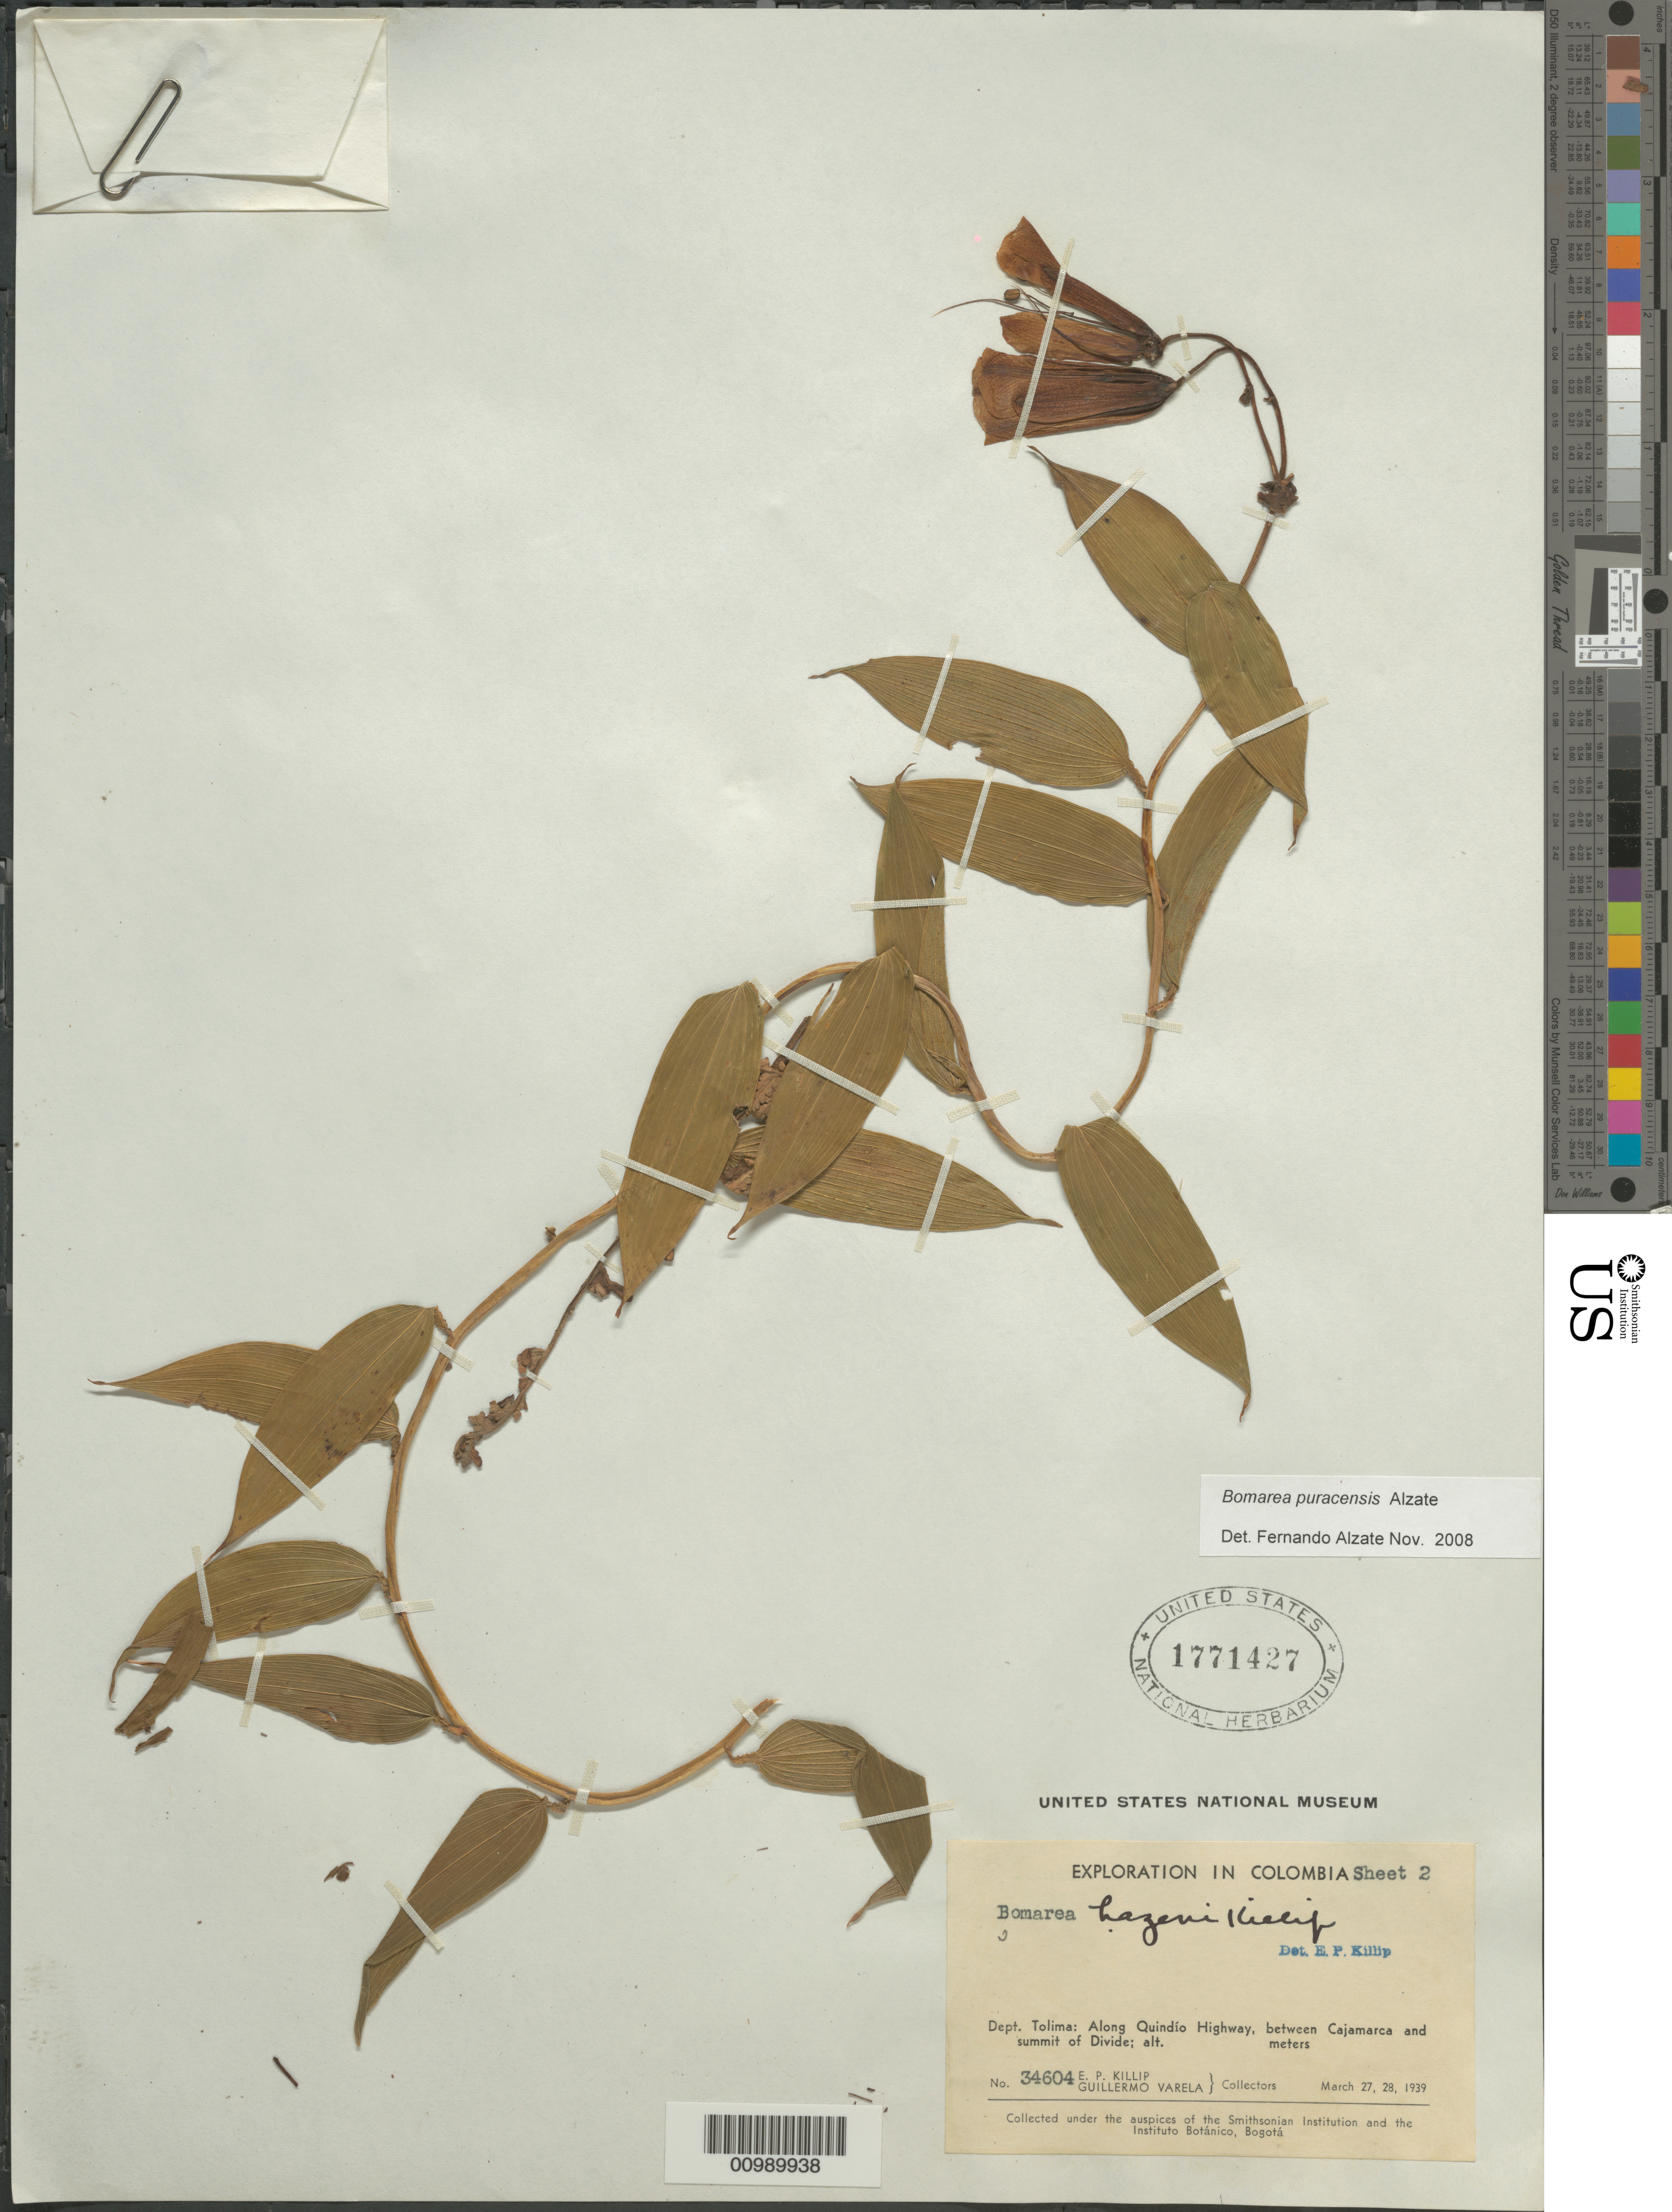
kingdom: Plantae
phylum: Tracheophyta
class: Liliopsida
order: Liliales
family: Alstroemeriaceae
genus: Bomarea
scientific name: Bomarea puracensis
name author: Alzate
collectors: E. P. Killip & G. Varela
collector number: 34604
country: Colombia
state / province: Tolima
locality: Along Quindio Highway between Cajamarca and summit of Divide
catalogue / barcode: US 1771427